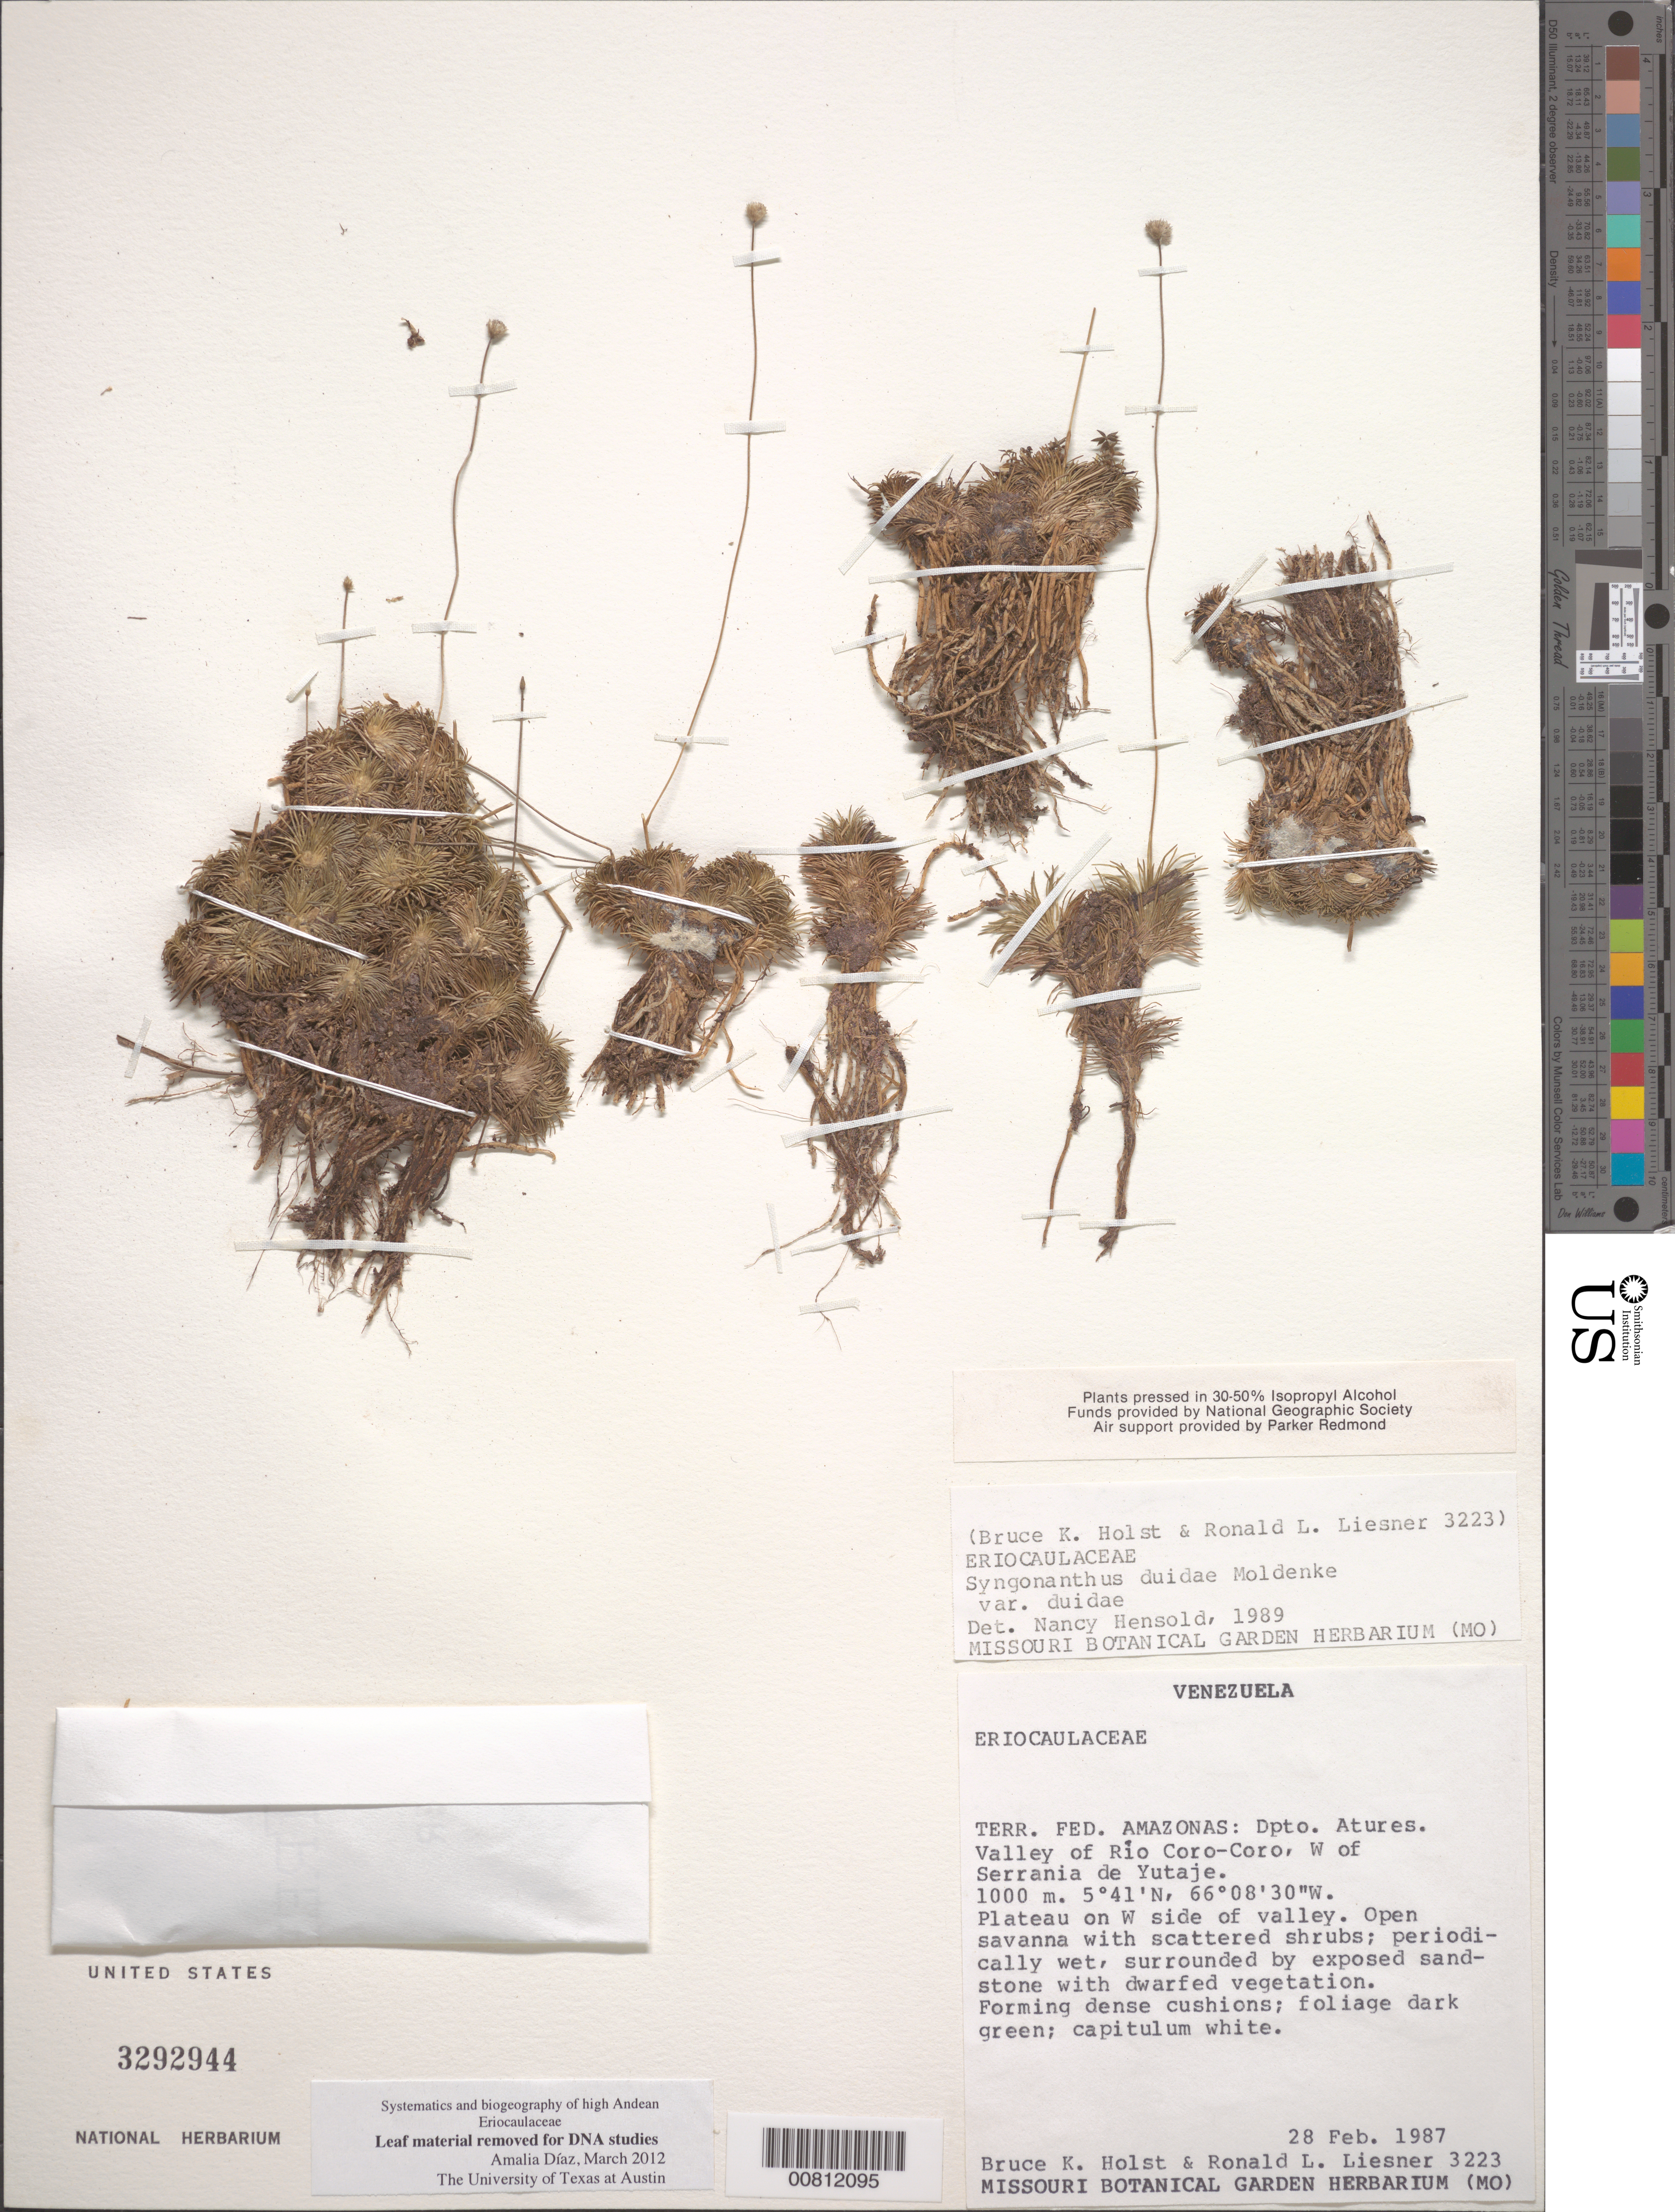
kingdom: Plantae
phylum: Tracheophyta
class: Liliopsida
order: Poales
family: Eriocaulaceae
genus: Syngonanthus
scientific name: Syngonanthus duidae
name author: Moldenke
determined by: Hensold, N.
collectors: B. Holst & R. L. Liesner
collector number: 3223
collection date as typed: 28-Feb-87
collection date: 1987-02-28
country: Venezuela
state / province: Amazonas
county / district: Atures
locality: Río Coro-Coro valley, W of Serrania de Yutajé, west side of valley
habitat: Plateau on W side of valley; open savanna with scattered shrubs, periodically wet, surrounded by exposed sandstone with dwarfed vegetation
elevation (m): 1000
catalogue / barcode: US 3292944